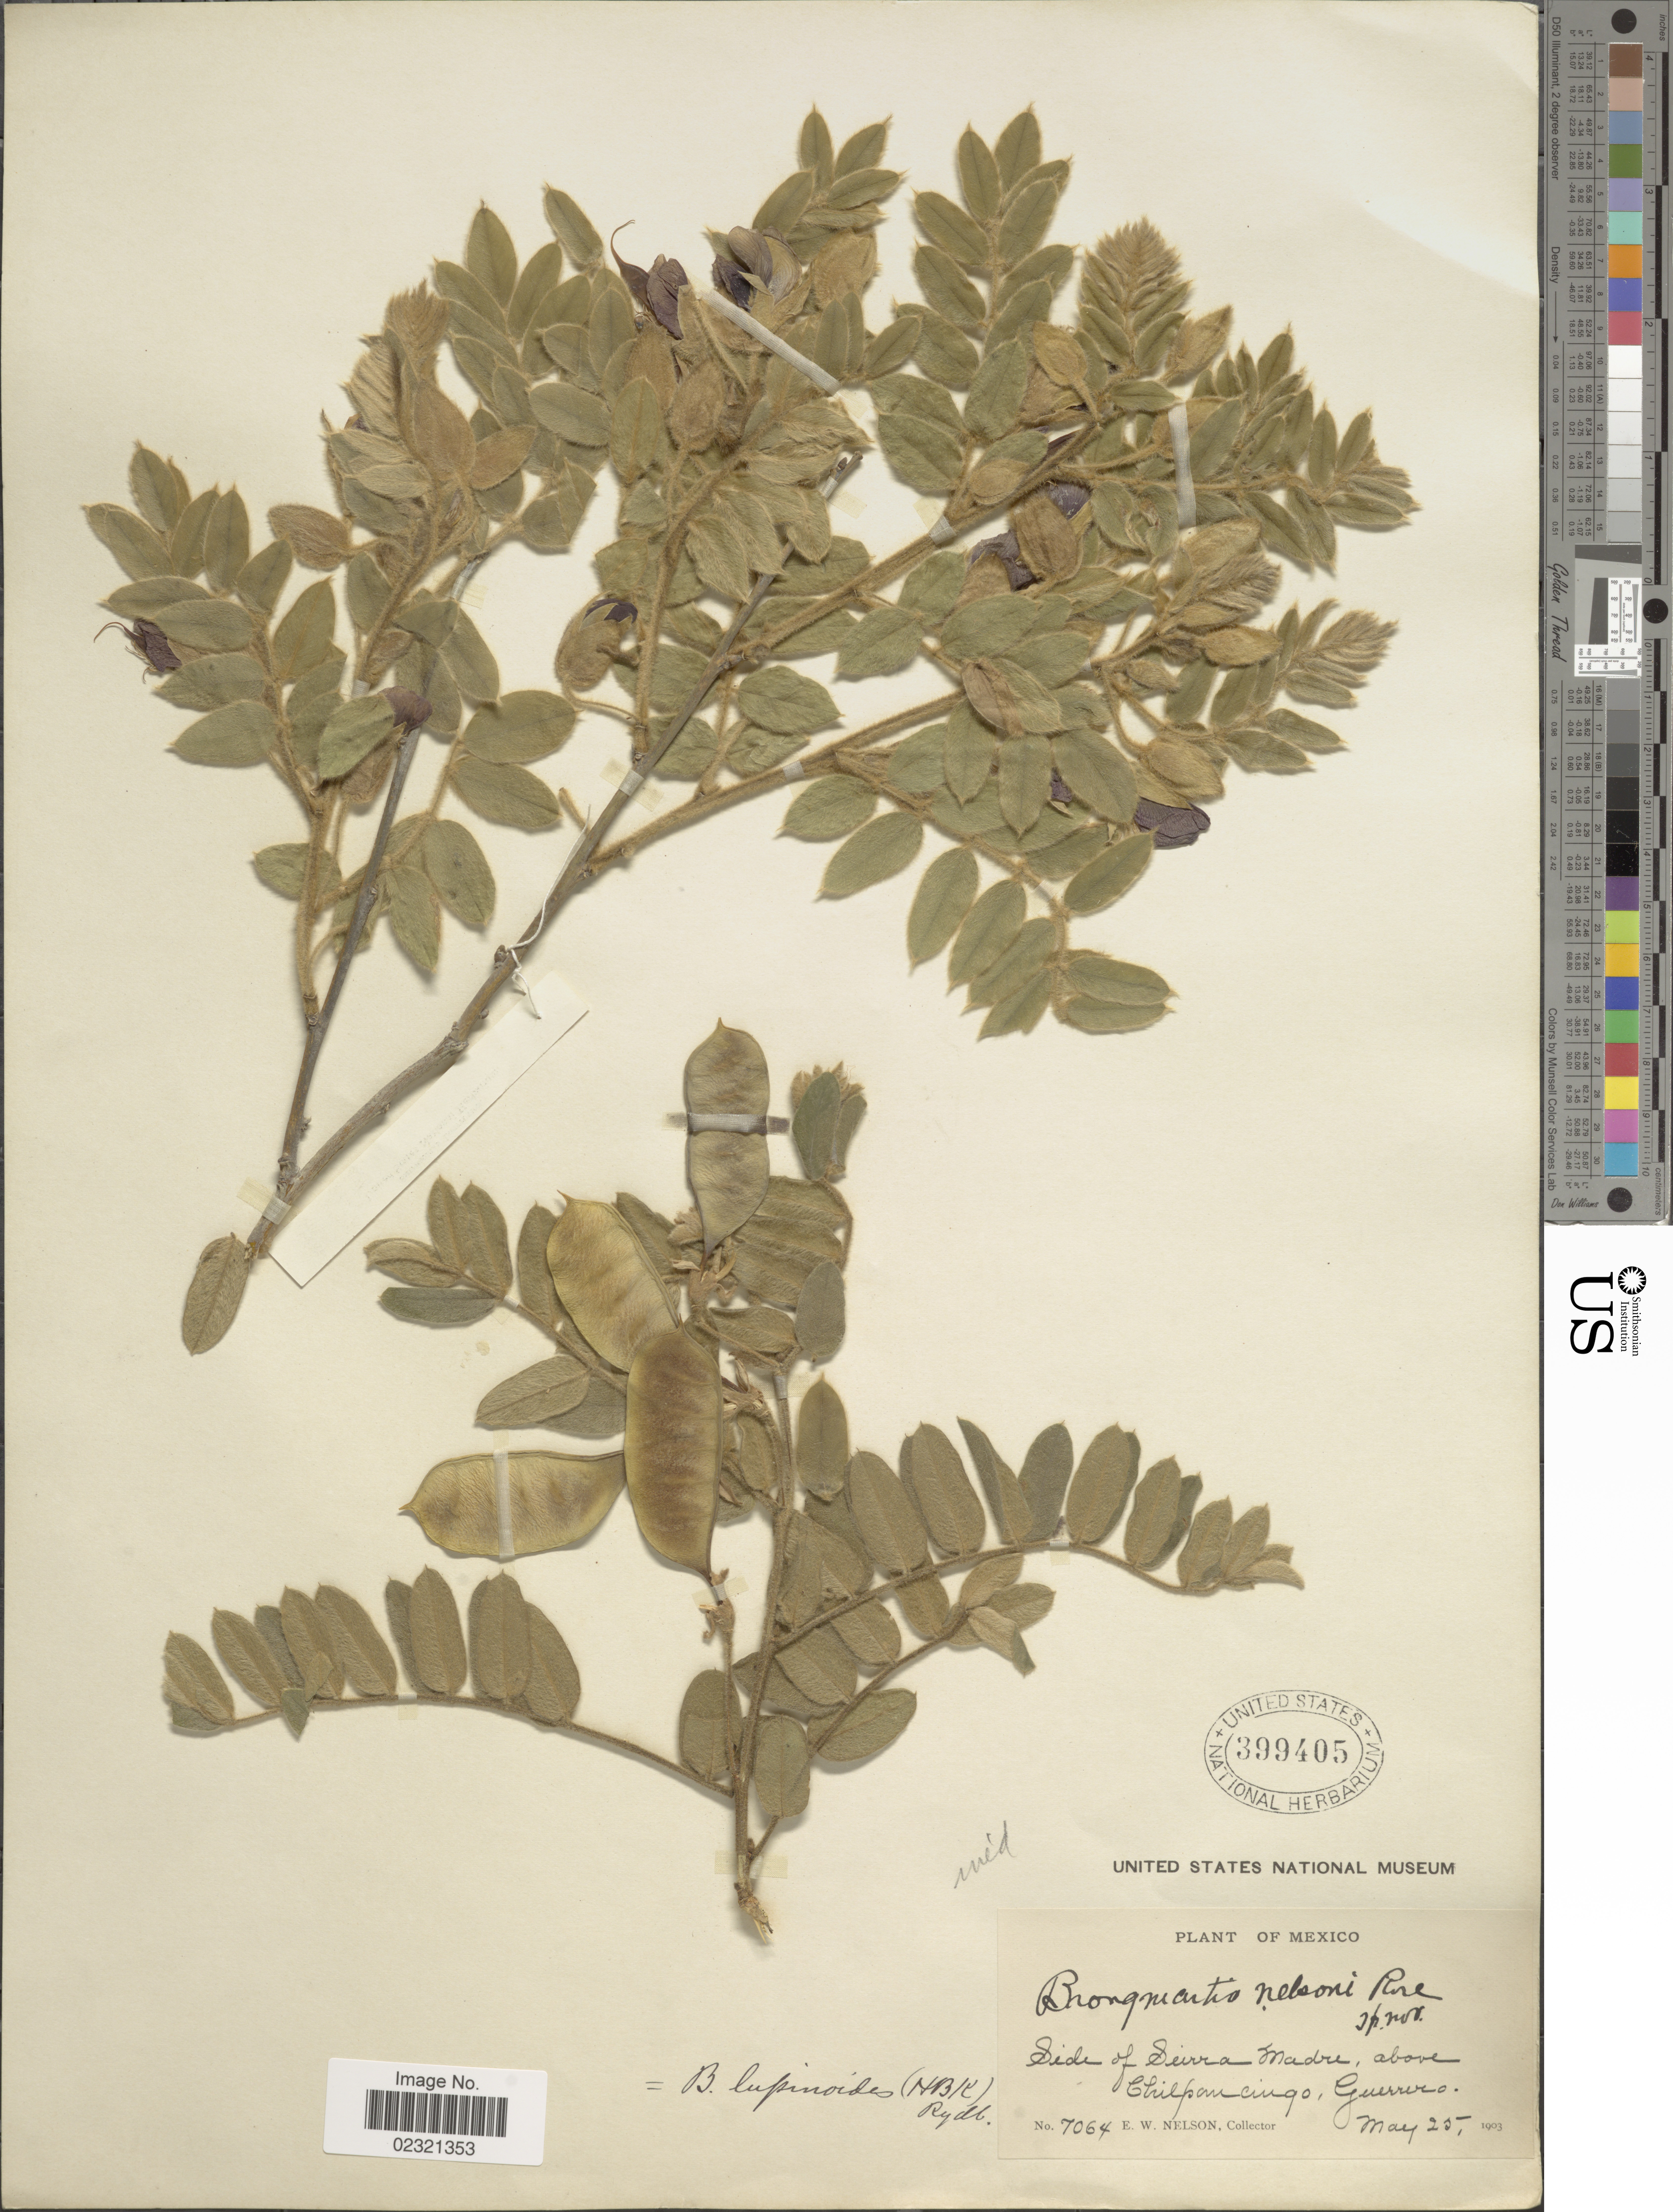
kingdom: Plantae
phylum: Tracheophyta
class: Magnoliopsida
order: Fabales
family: Fabaceae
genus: Brongniartia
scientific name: Brongniartia lupinoides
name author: (Kunth) Taub.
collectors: E. W. Nelson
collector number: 7064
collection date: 1903-05-25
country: Mexico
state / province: Guerrero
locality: Side of Sierra Madre, above Chilpancingo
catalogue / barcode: US 399405